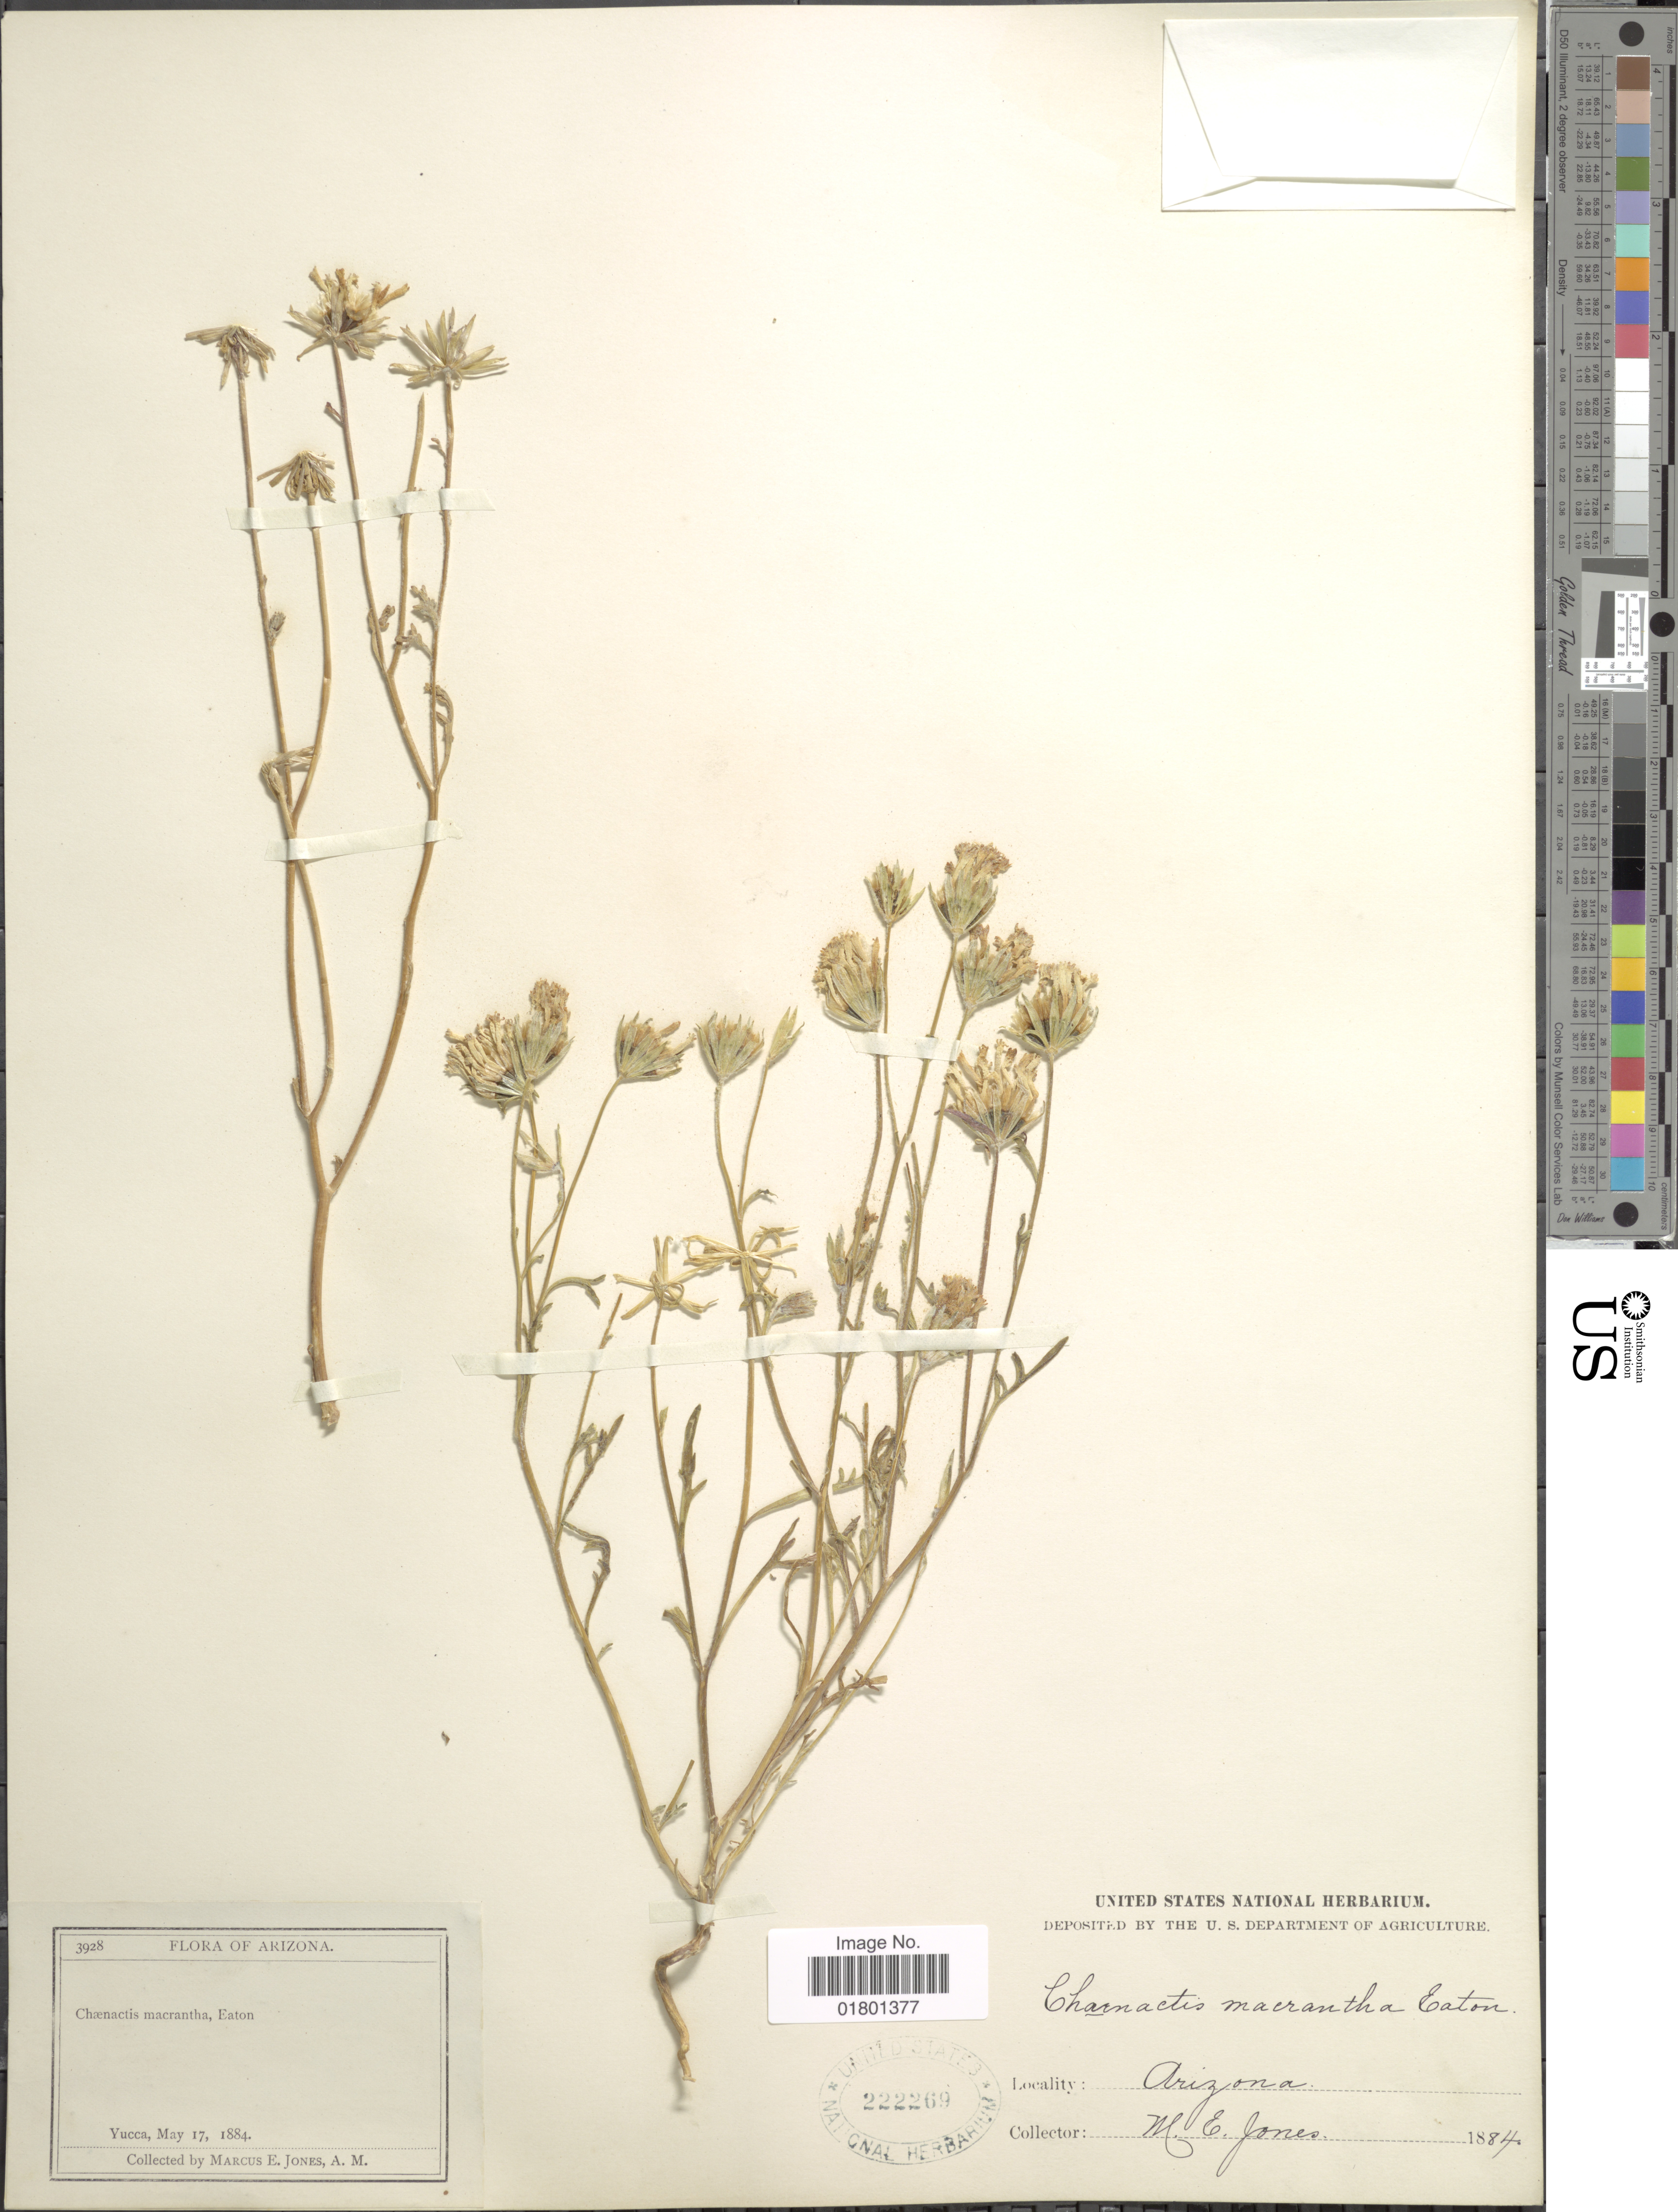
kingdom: Plantae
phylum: Tracheophyta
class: Magnoliopsida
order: Asterales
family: Asteraceae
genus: Chaenactis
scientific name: Chaenactis macrantha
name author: D.C. Eaton in C. King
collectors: M. E. Jones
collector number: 3928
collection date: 1884-05-17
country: United States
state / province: Arizona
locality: Yucca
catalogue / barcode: US 222269